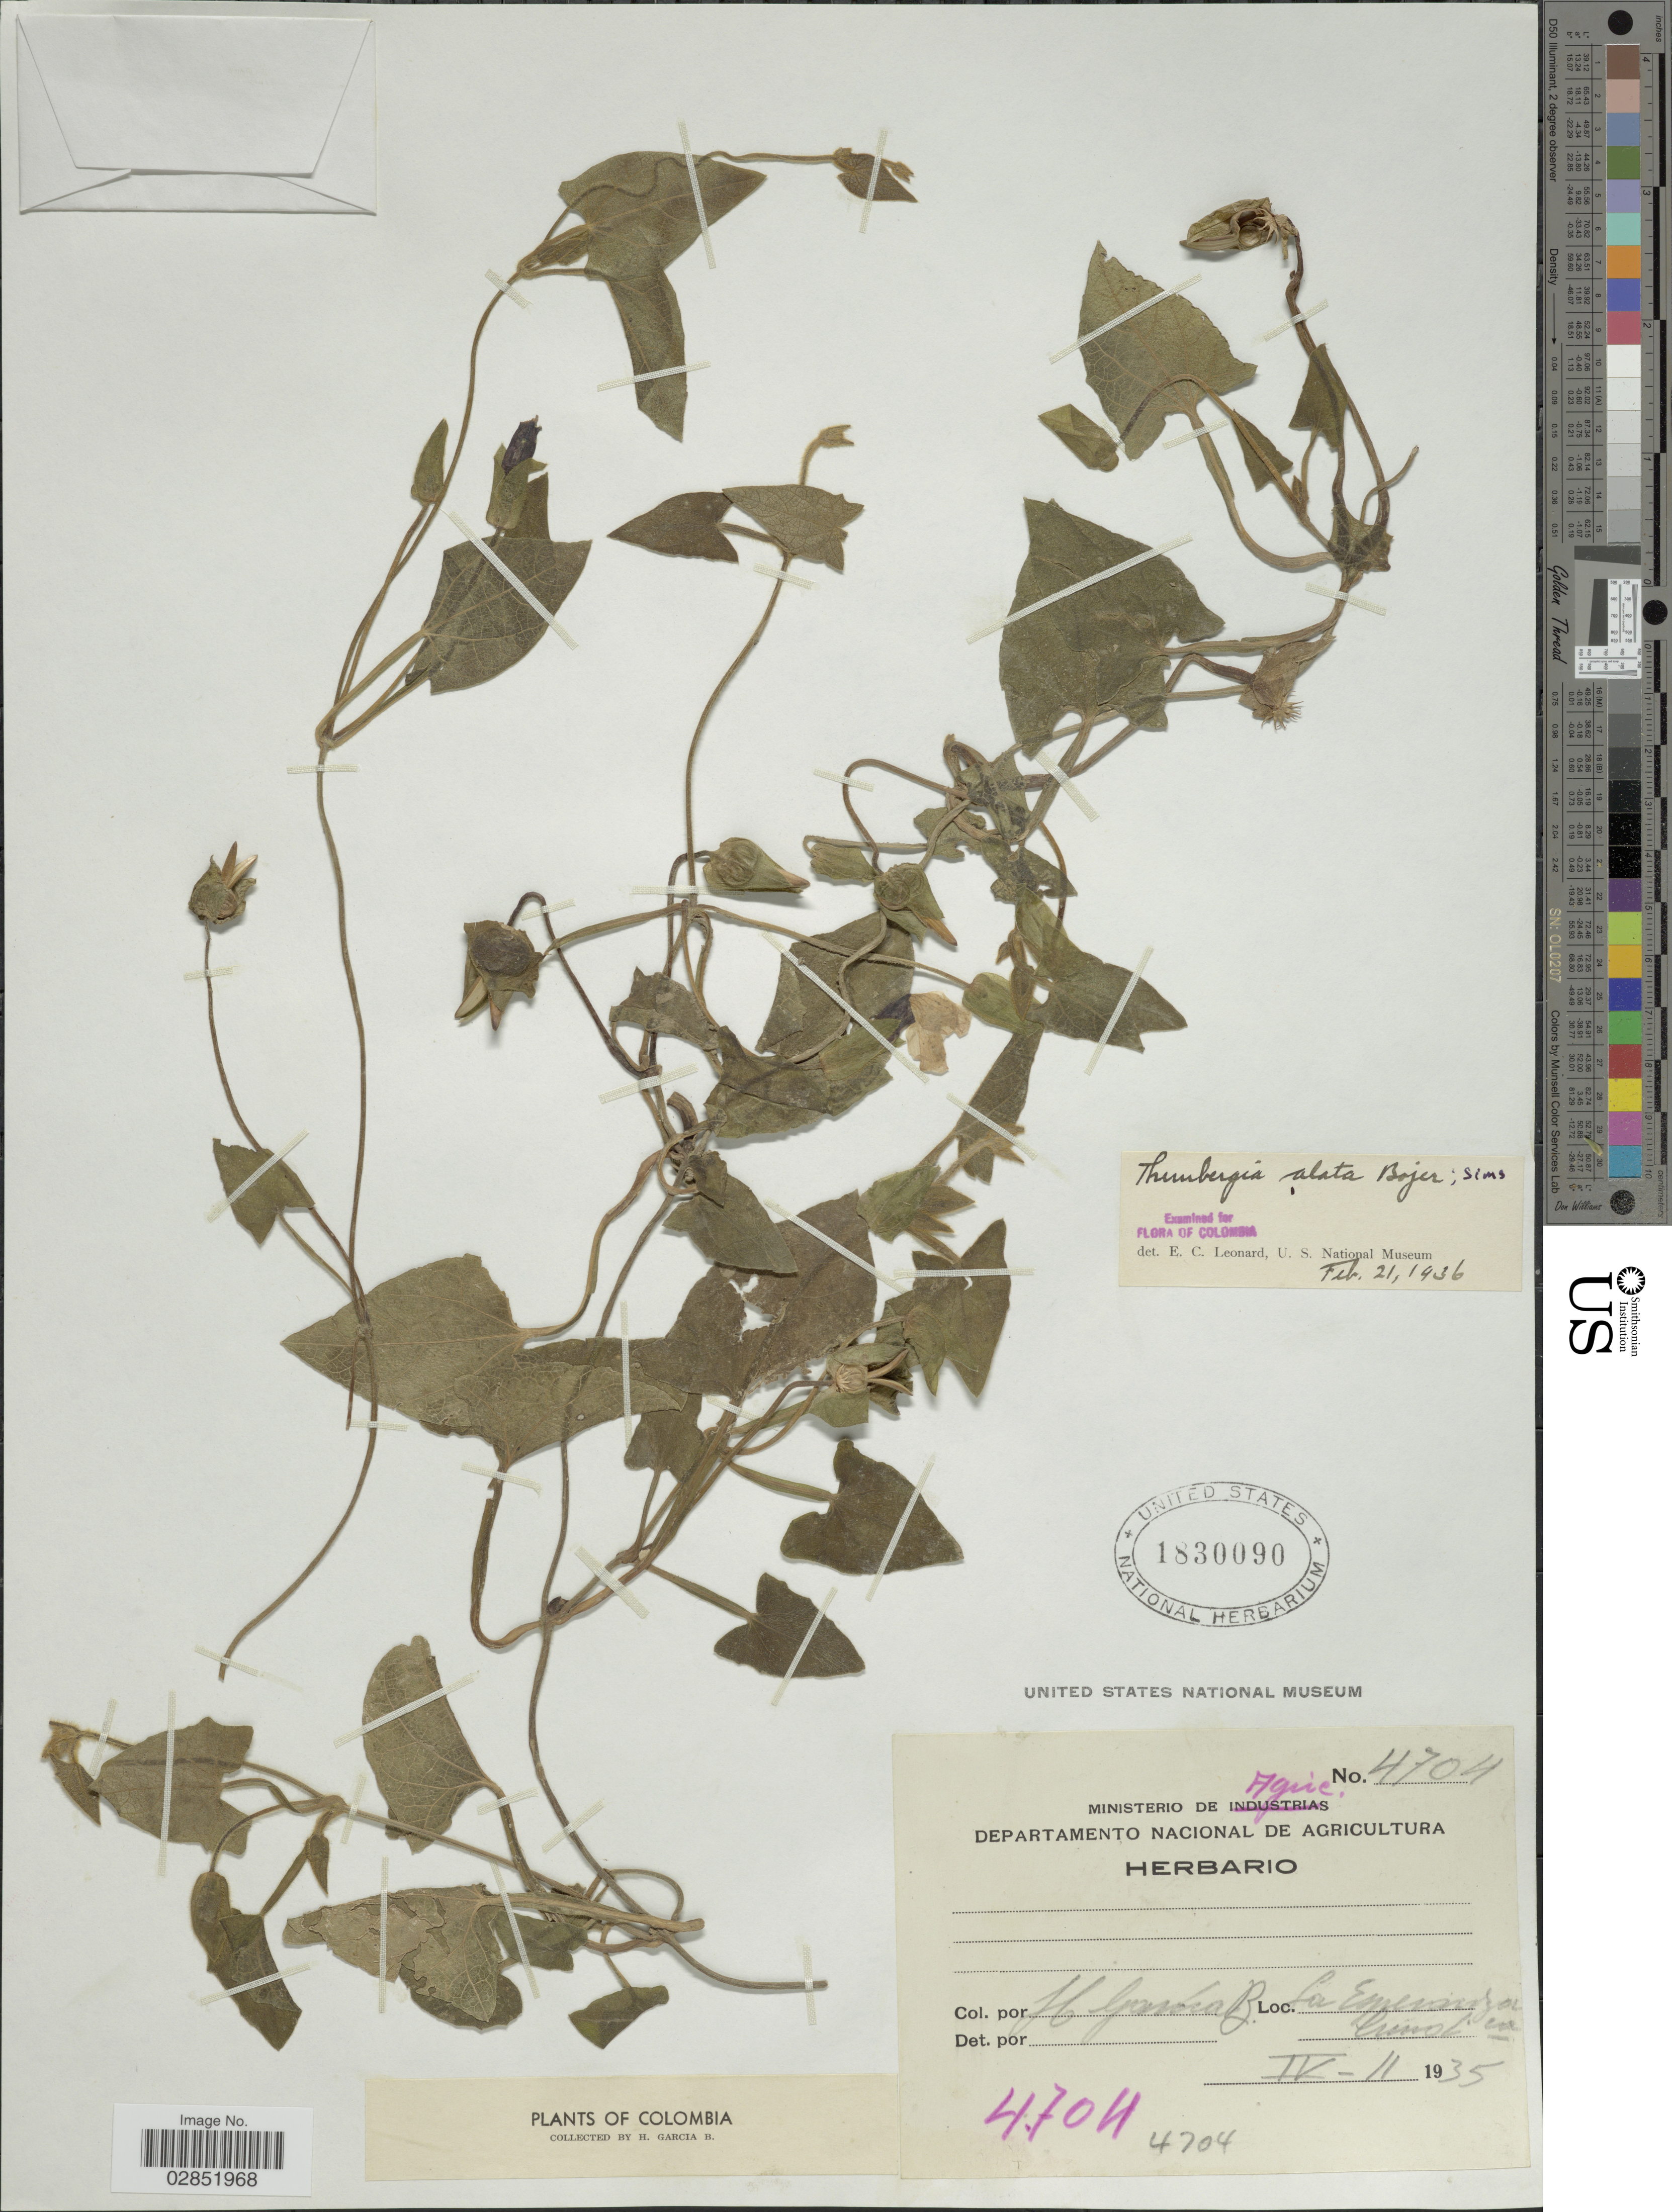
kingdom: Plantae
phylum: Tracheophyta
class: Magnoliopsida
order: Lamiales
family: Acanthaceae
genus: Thunbergia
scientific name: Thunbergia alata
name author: Bojer ex Sims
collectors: H. García Barriga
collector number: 4704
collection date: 1935-04-02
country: Colombia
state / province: Cundinamarca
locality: La Esperanza.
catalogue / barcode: US 1830090